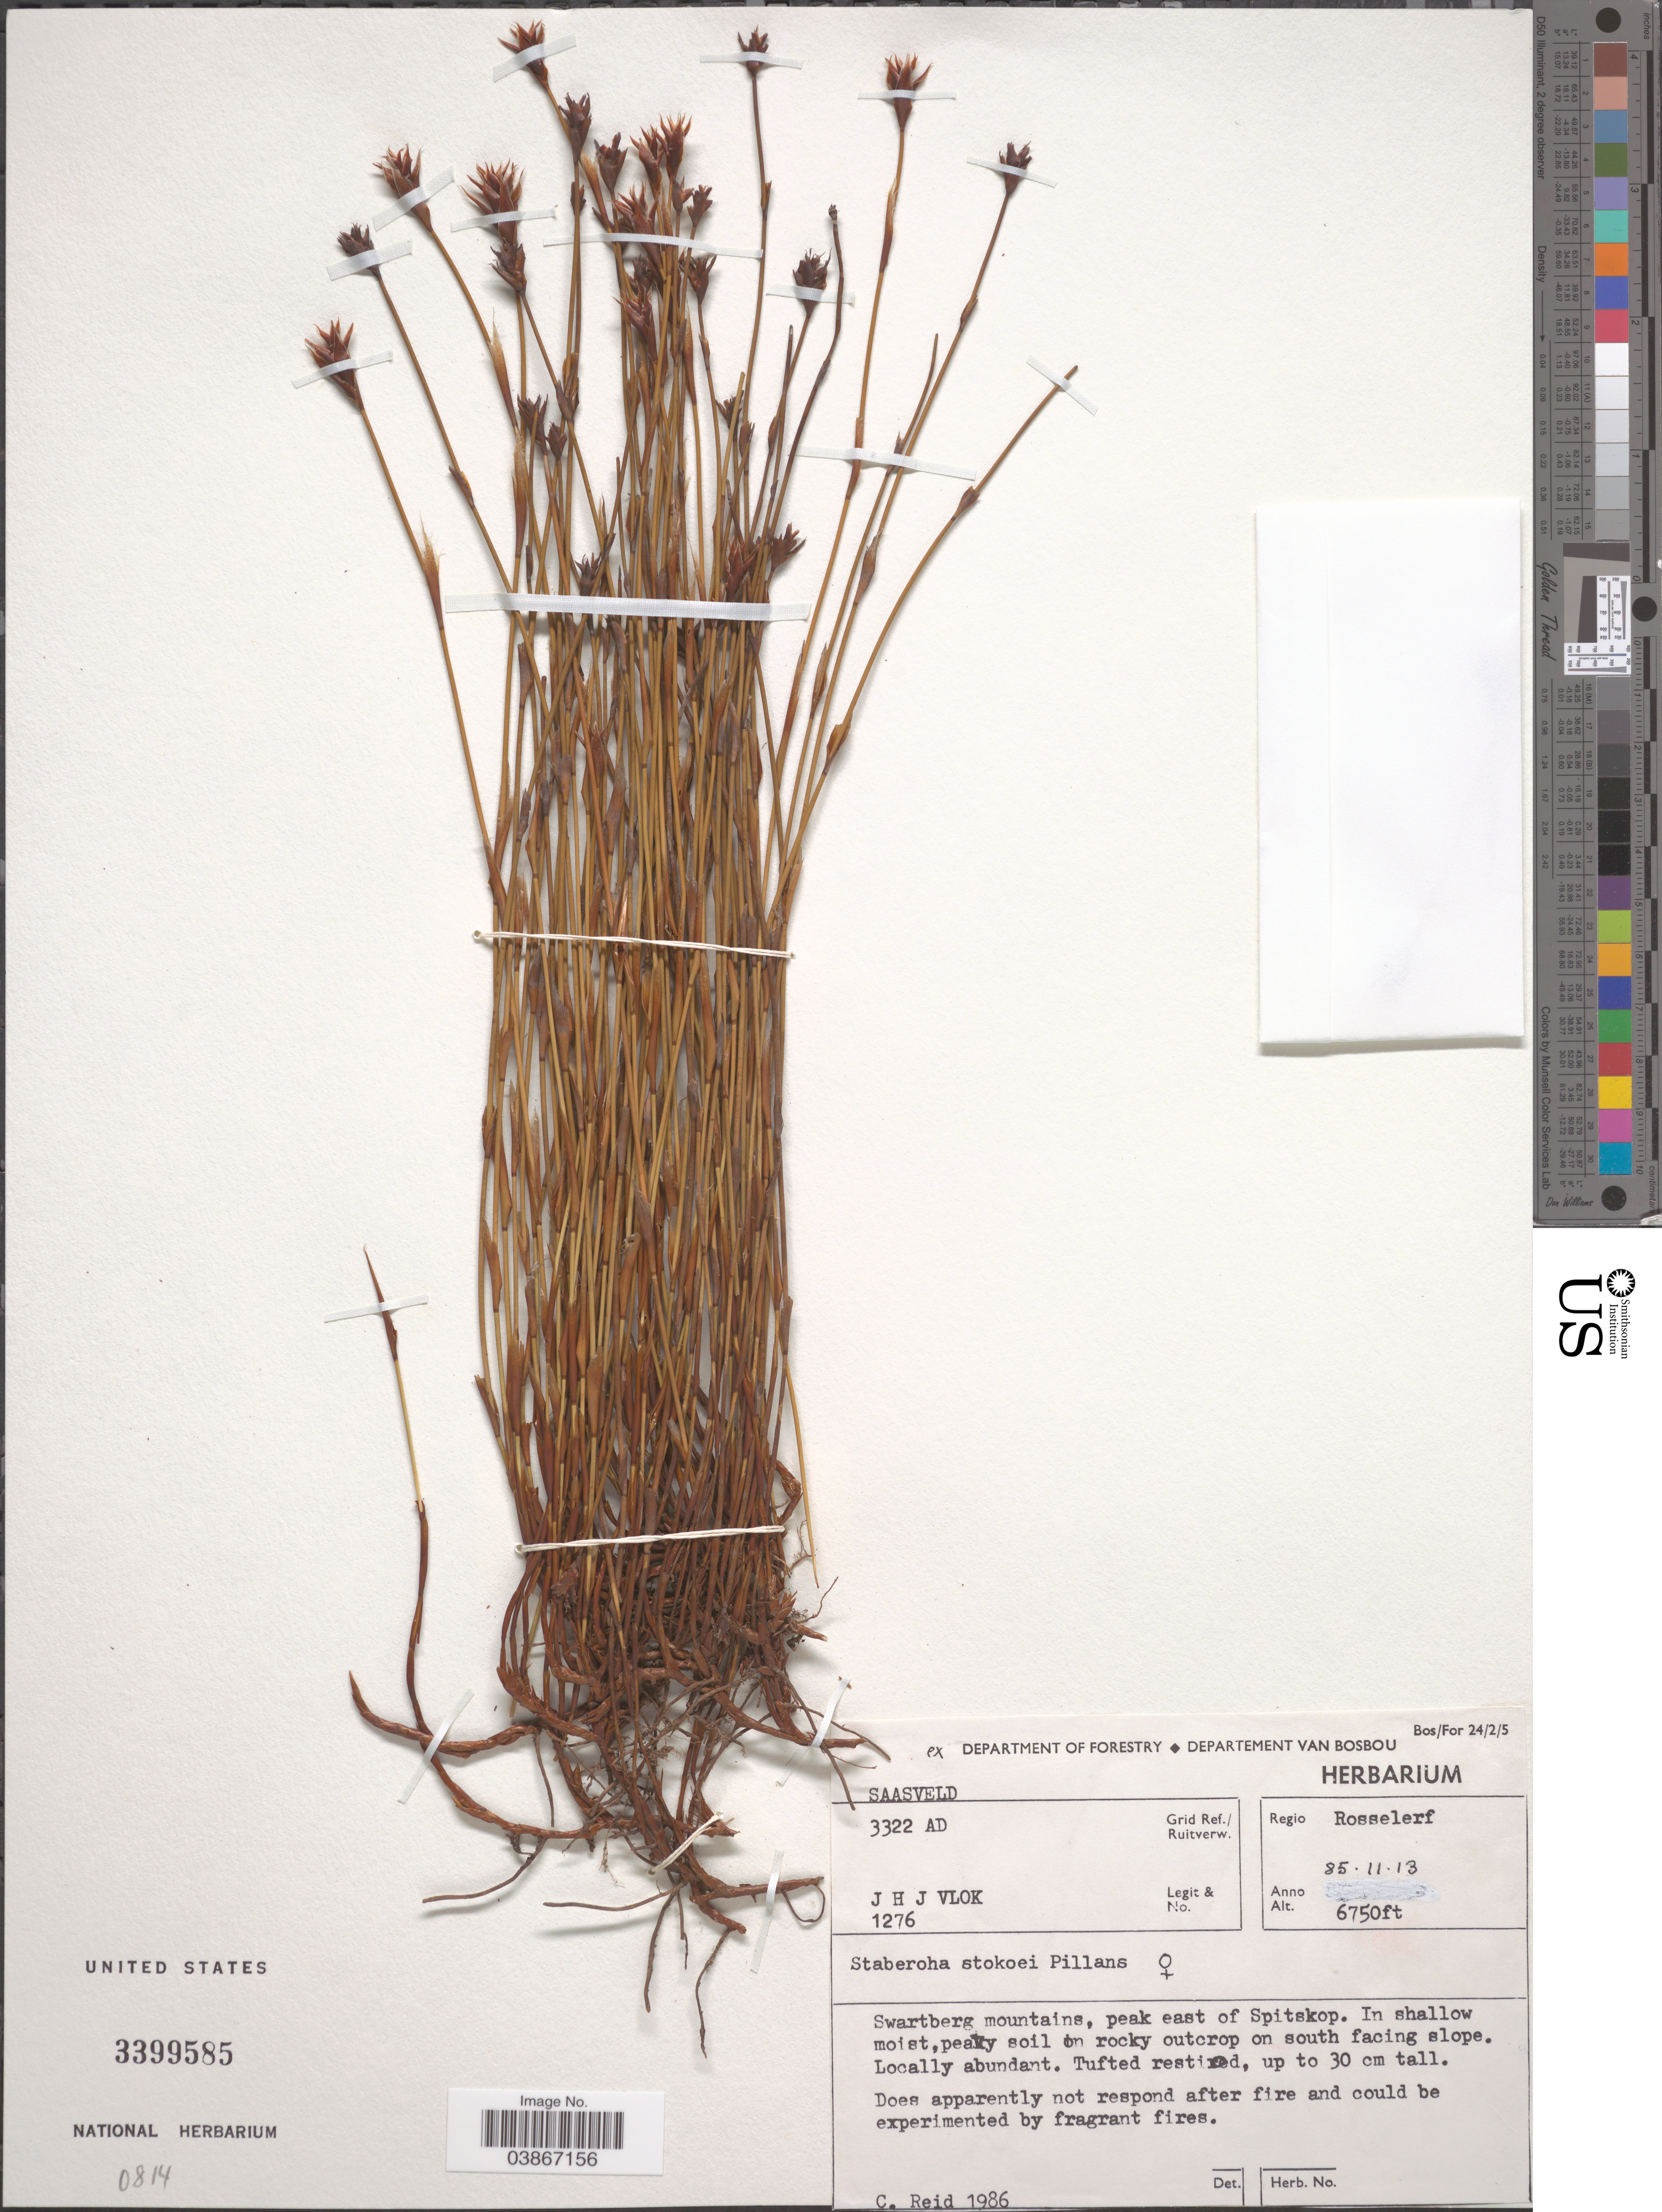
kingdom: Plantae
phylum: Tracheophyta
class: Liliopsida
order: Poales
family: Restionaceae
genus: Staberoha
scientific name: Staberoha stokoei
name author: Pillans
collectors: J. H. J. Vlok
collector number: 1276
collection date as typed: Transcribed d/m/y: 13/11/85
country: South Africa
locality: Saasveld. 3322 AD Grid Ref./Ruitverw. Regio Rosselerf. Swartberg mountains, peak east of Spitskop. Peaky soil on rocky outcrop on south facing slope.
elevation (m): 2057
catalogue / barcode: US 3399585